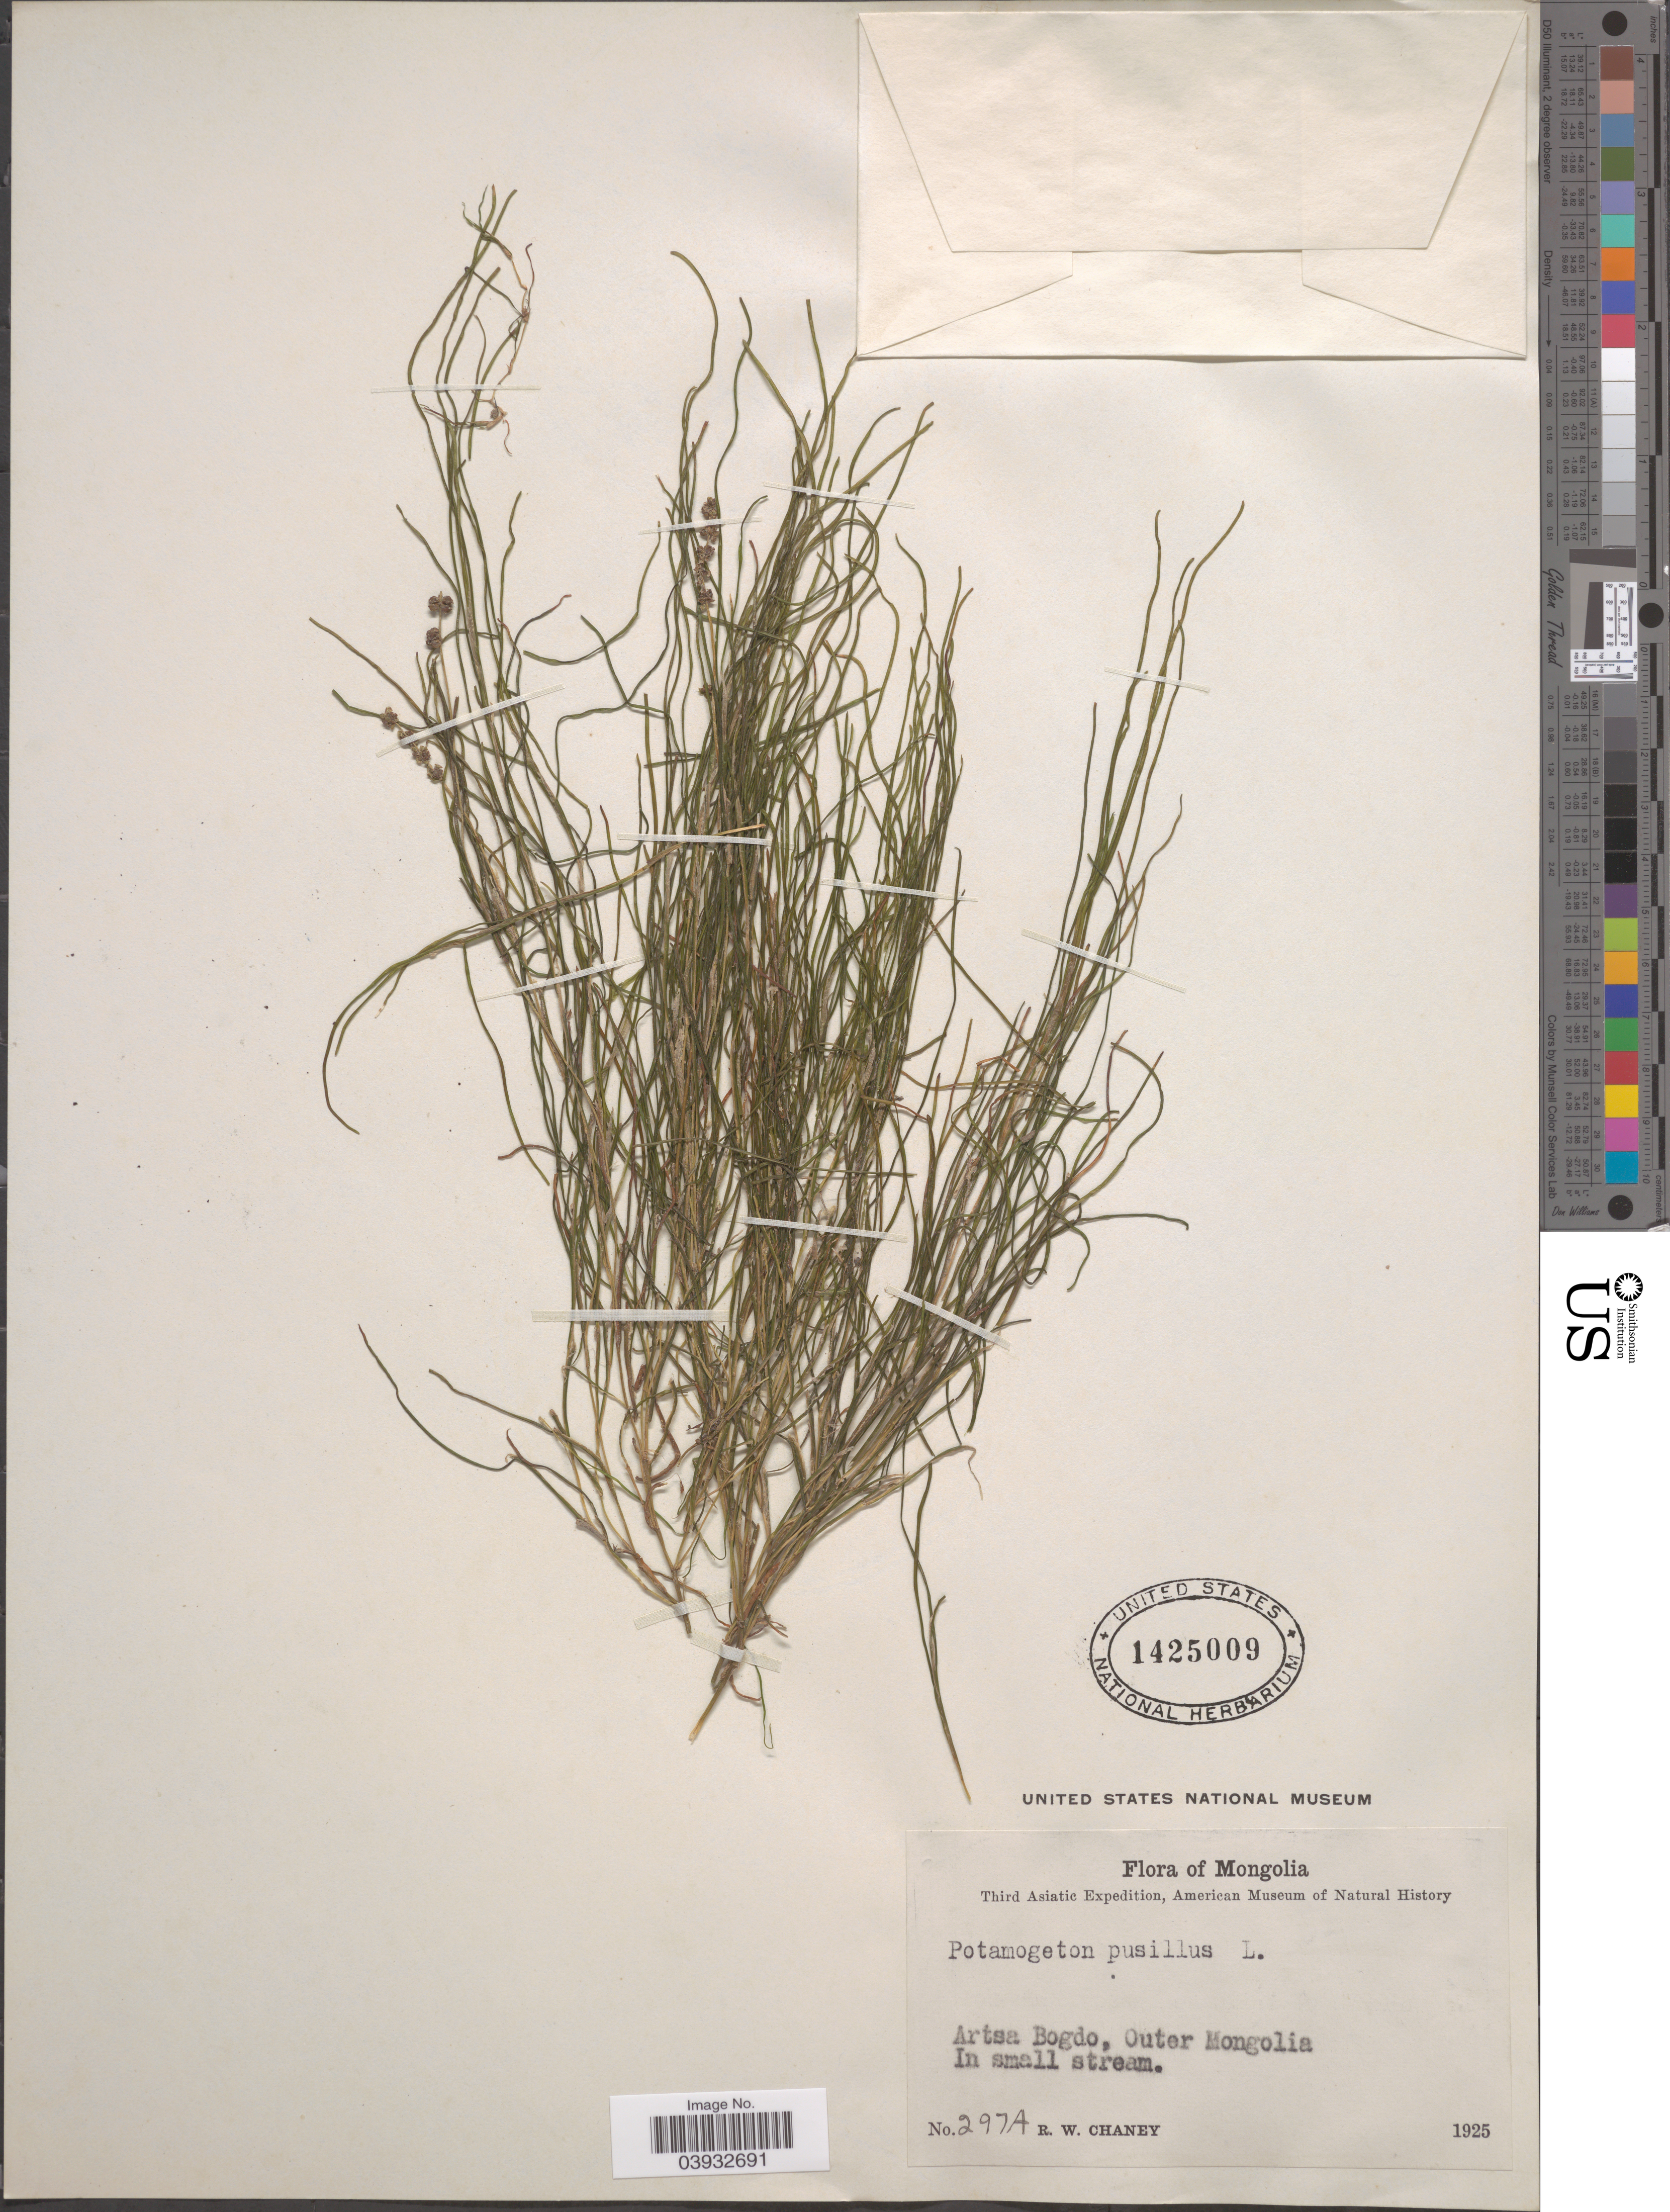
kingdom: Plantae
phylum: Tracheophyta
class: Liliopsida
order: Alismatales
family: Potamogetonaceae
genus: Potamogeton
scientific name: Potamogeton pusillus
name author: L.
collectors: R. Chaney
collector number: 297A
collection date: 1925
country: Mongolia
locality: Artsa Bogdo, Outer Mongolia.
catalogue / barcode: US 1425009